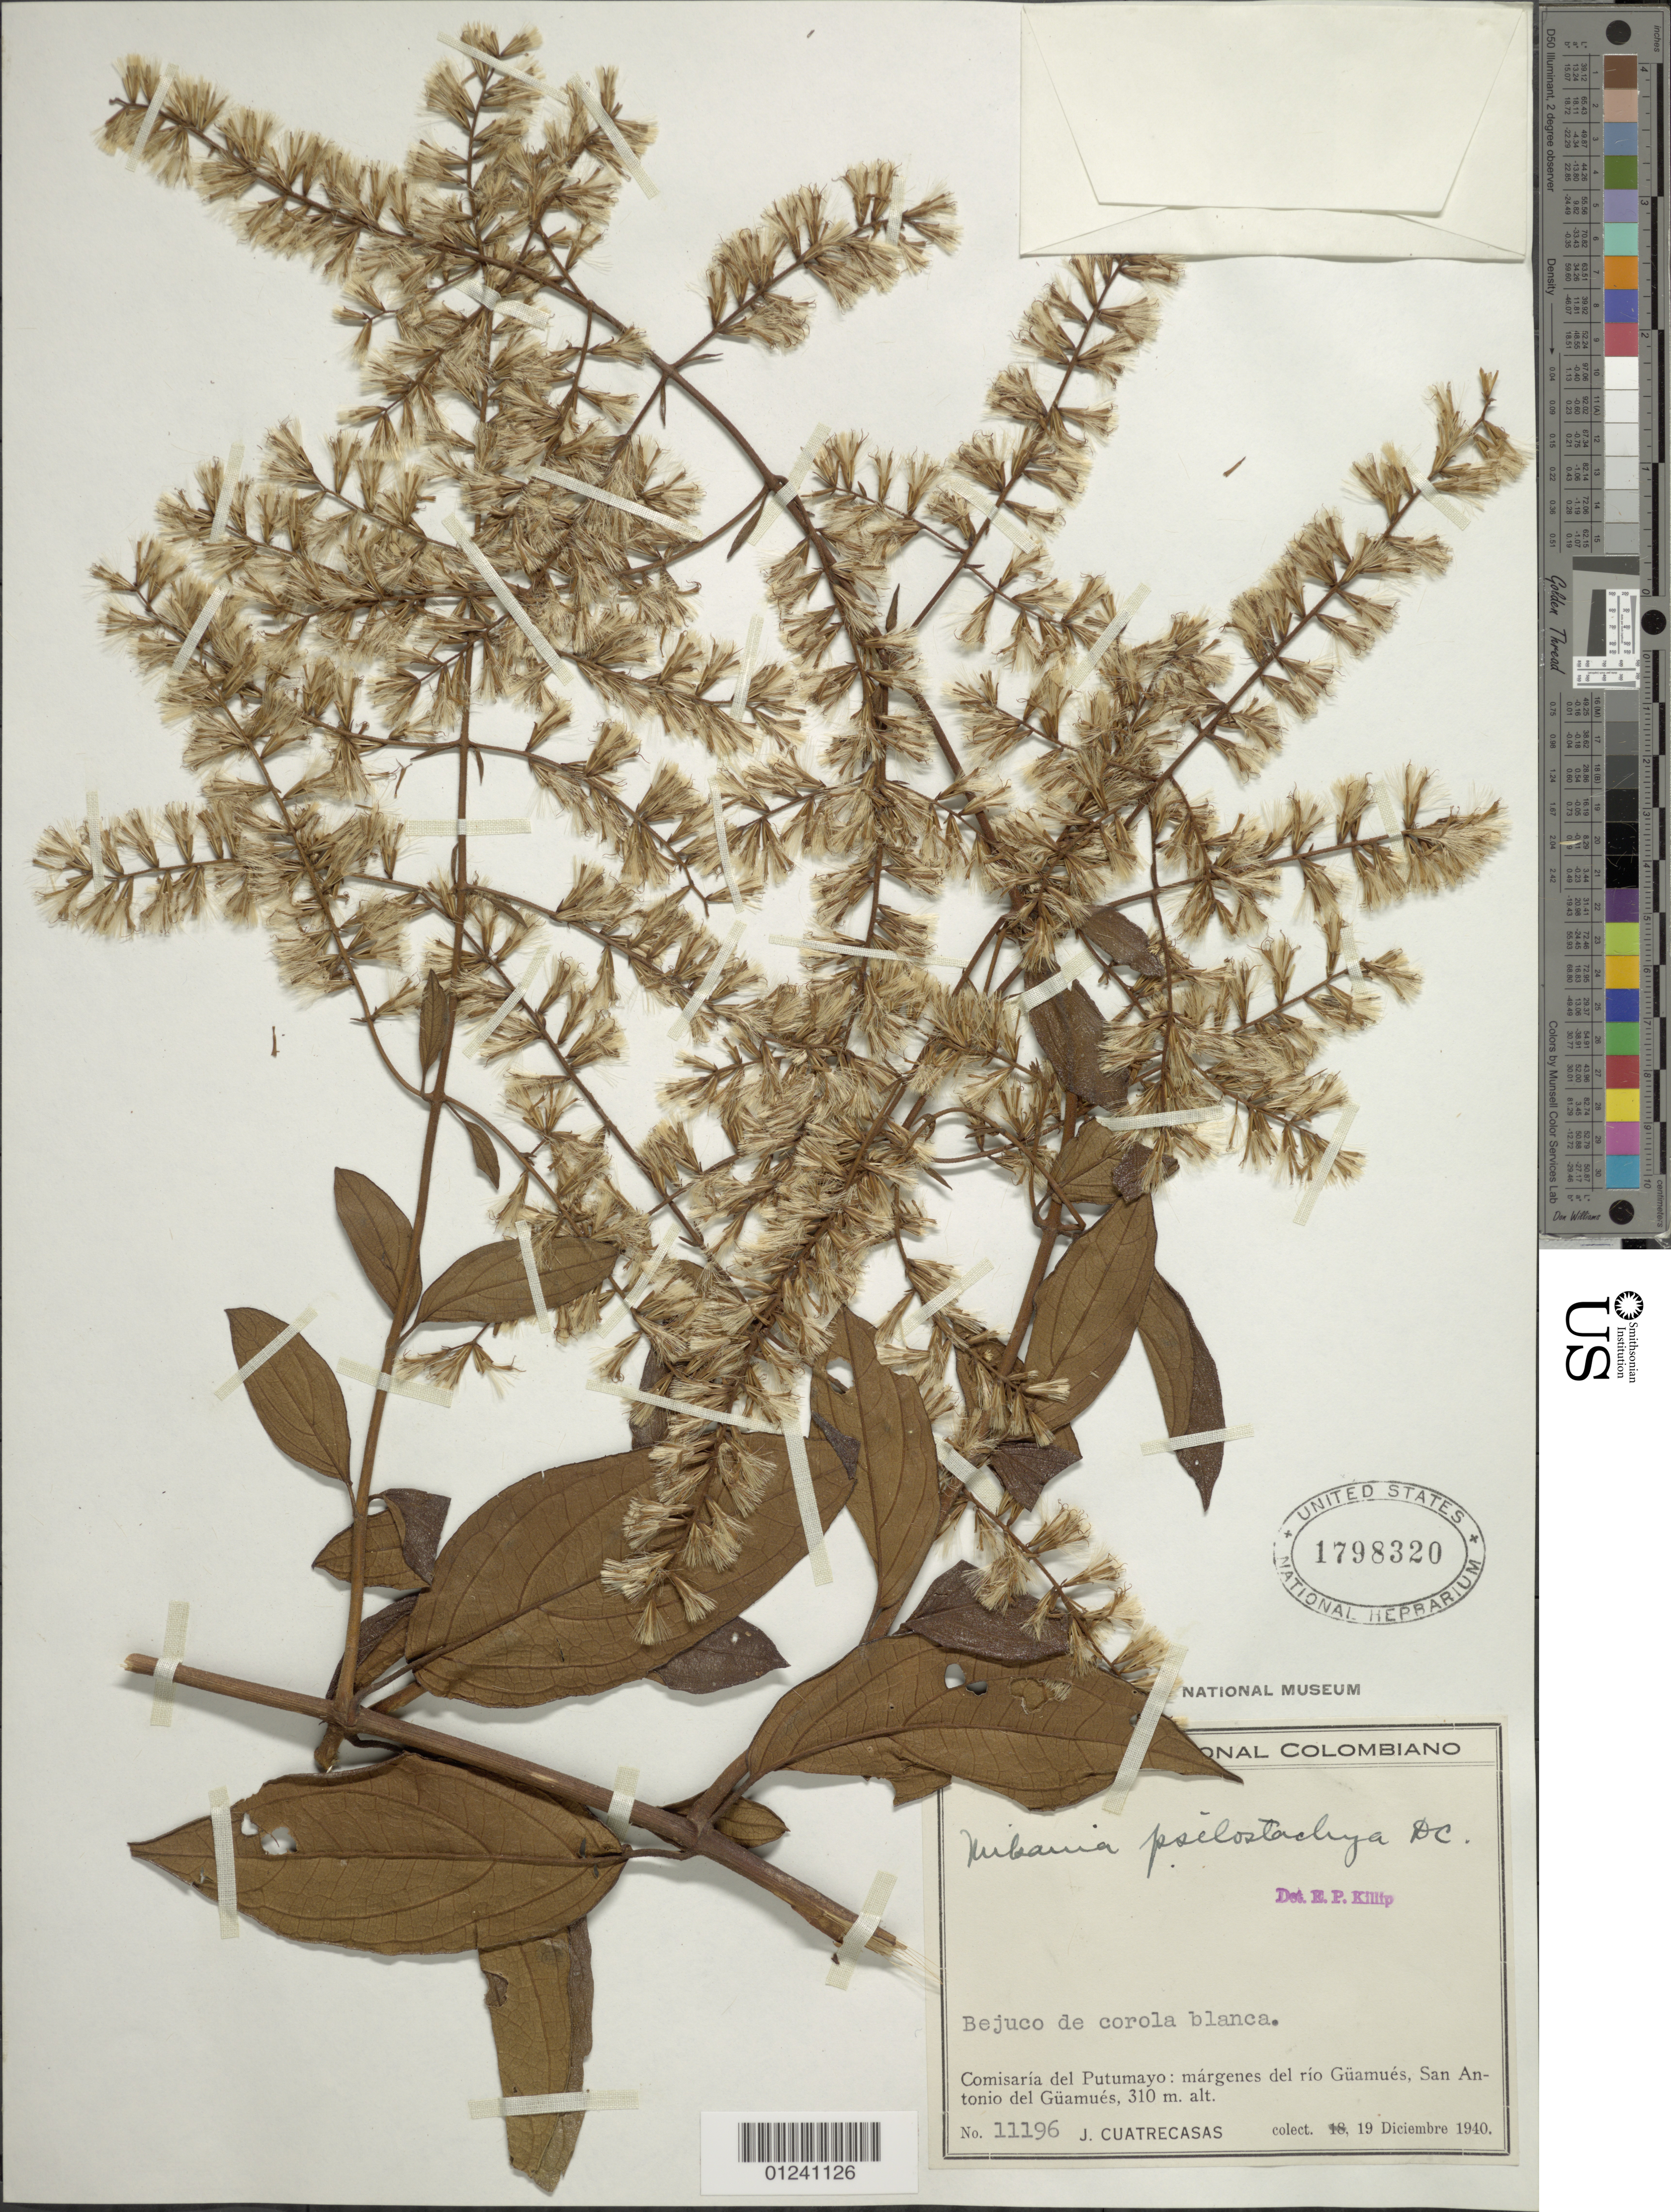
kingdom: Plantae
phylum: Tracheophyta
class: Magnoliopsida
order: Asterales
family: Asteraceae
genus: Mikania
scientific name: Mikania psilostachya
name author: DC.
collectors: J. Cuatrecasas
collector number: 11196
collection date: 1940-12-19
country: Colombia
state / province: Putumayo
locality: Comisaría del Putumayo, márgenes del río Güamués, San Antonio del Güamués.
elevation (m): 310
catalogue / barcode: US 1798320